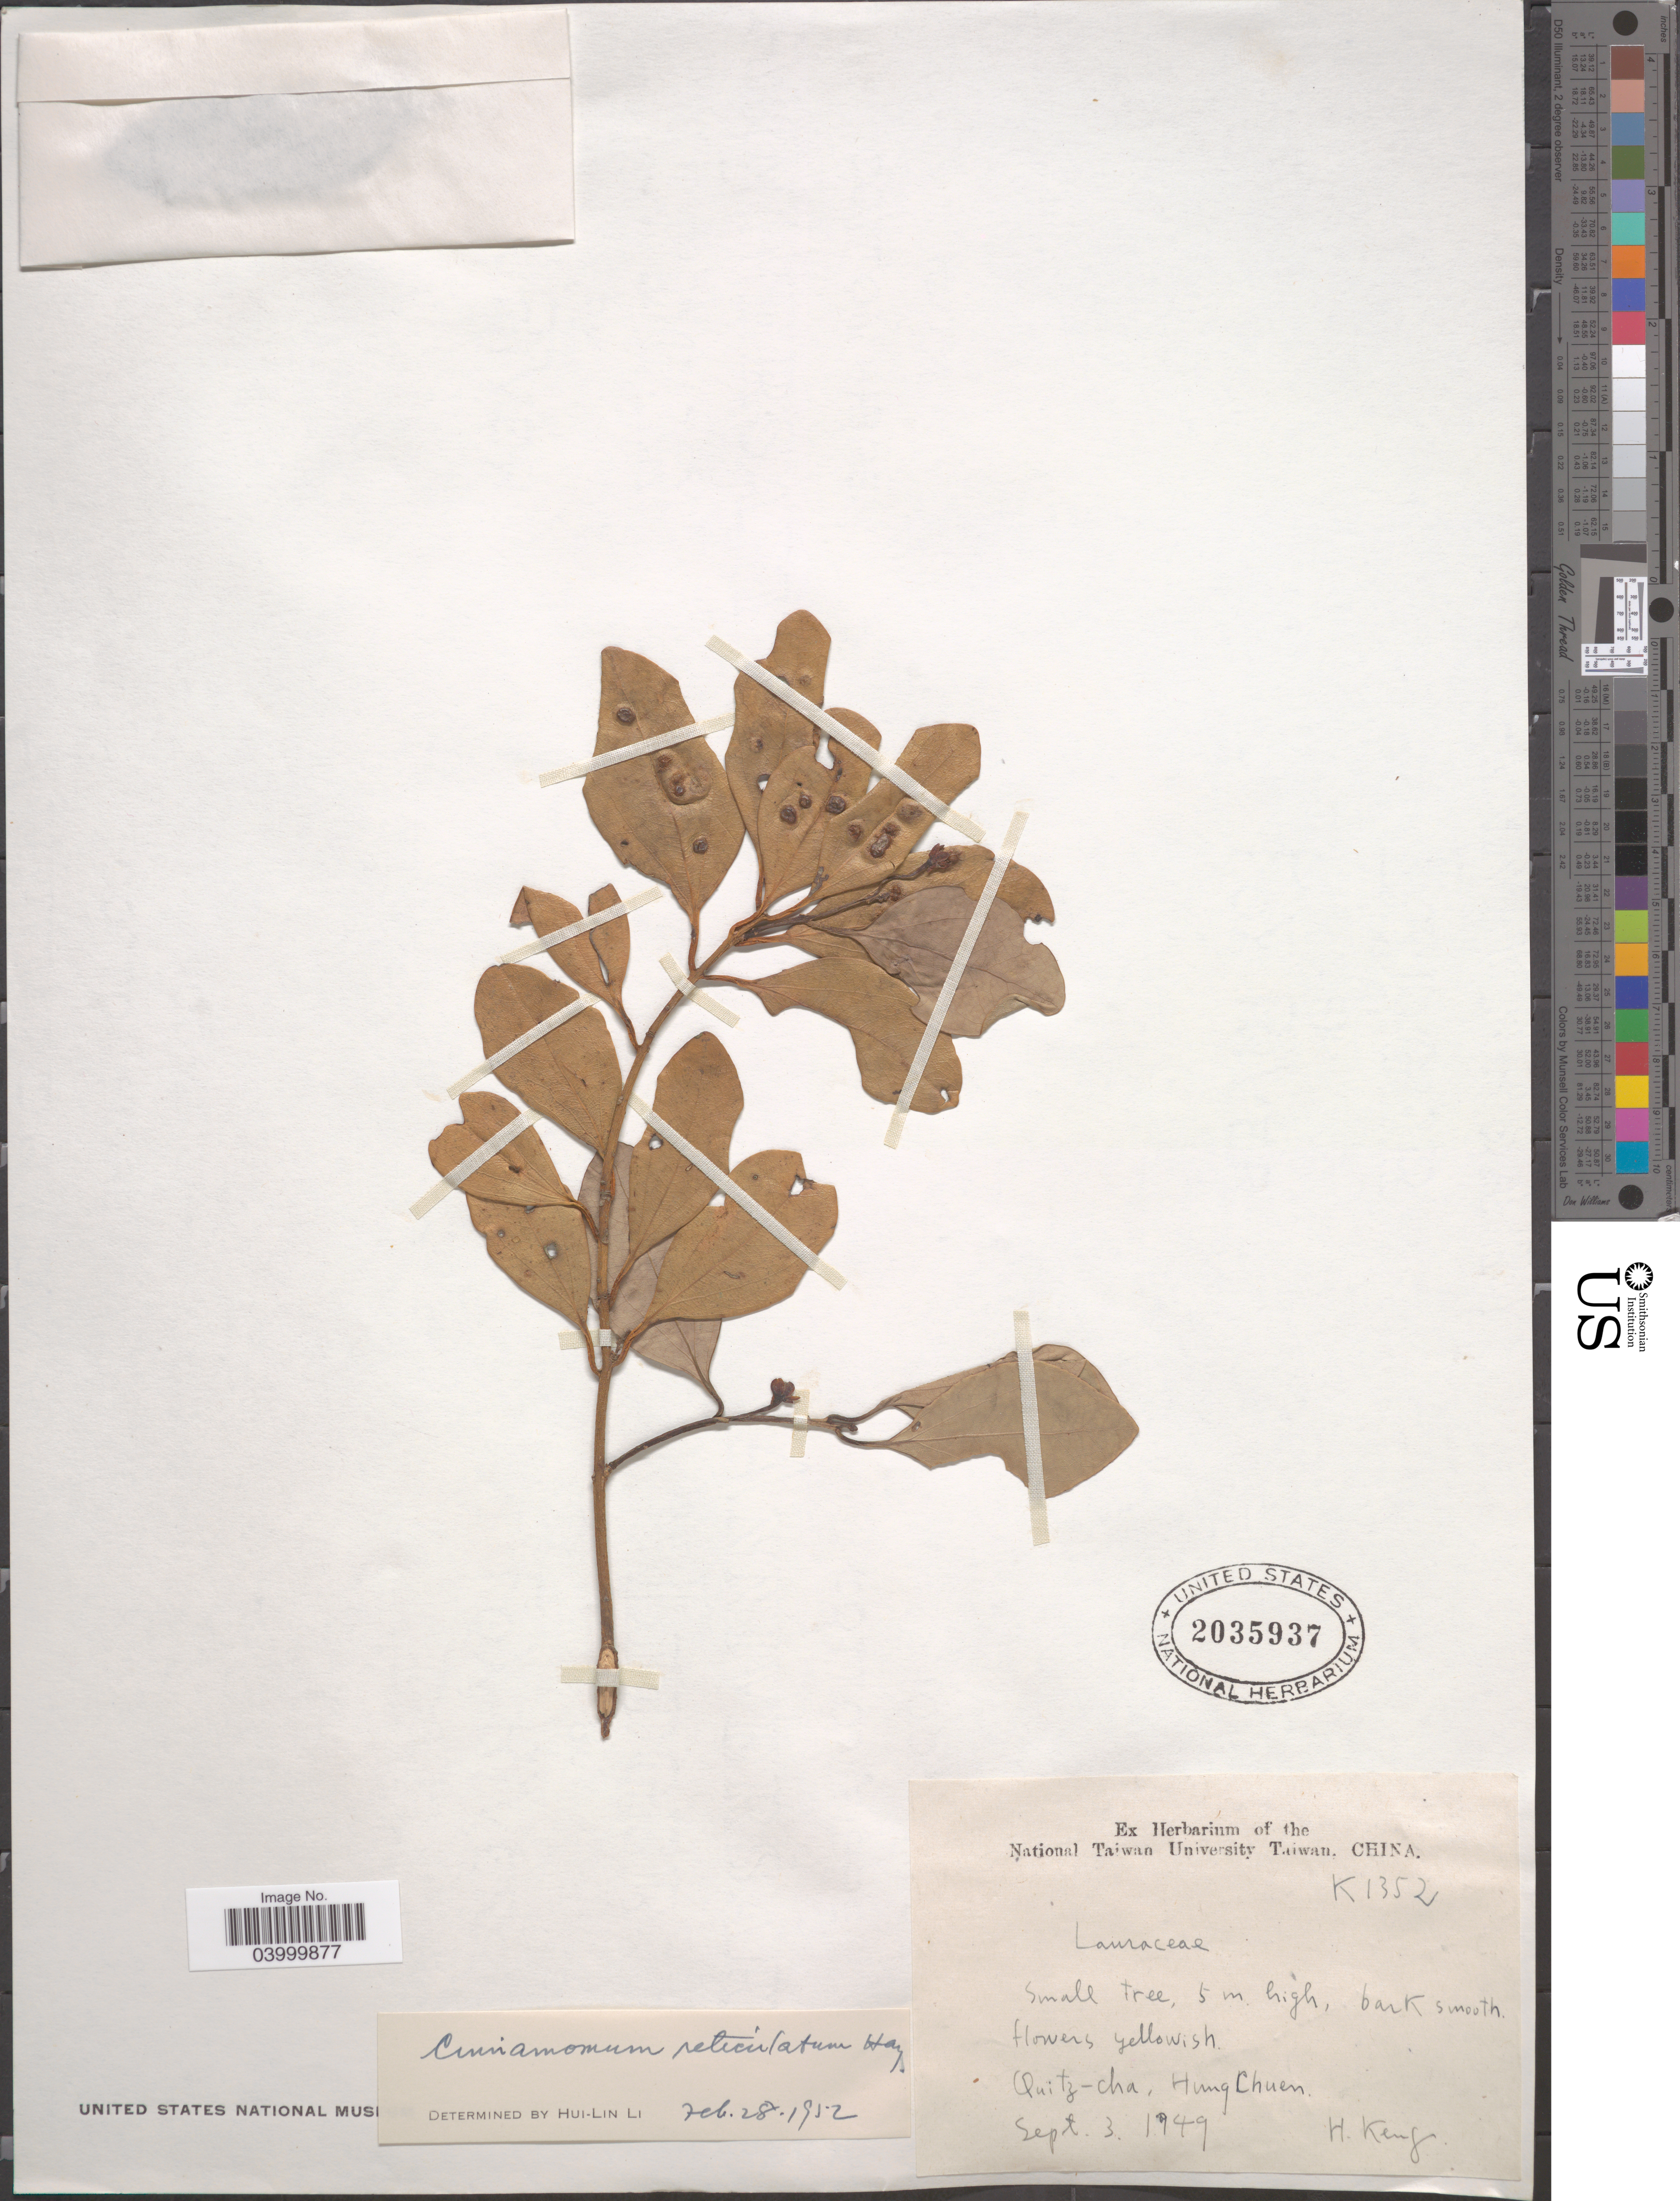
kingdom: Plantae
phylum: Tracheophyta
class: Magnoliopsida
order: Laurales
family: Lauraceae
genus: Cinnamomum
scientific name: Cinnamomum reticulatum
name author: Hayata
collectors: H. Keng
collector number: K 1352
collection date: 1949-09-03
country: Taiwan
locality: Quitz-cha, Hung Chuen.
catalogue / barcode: US 2035937